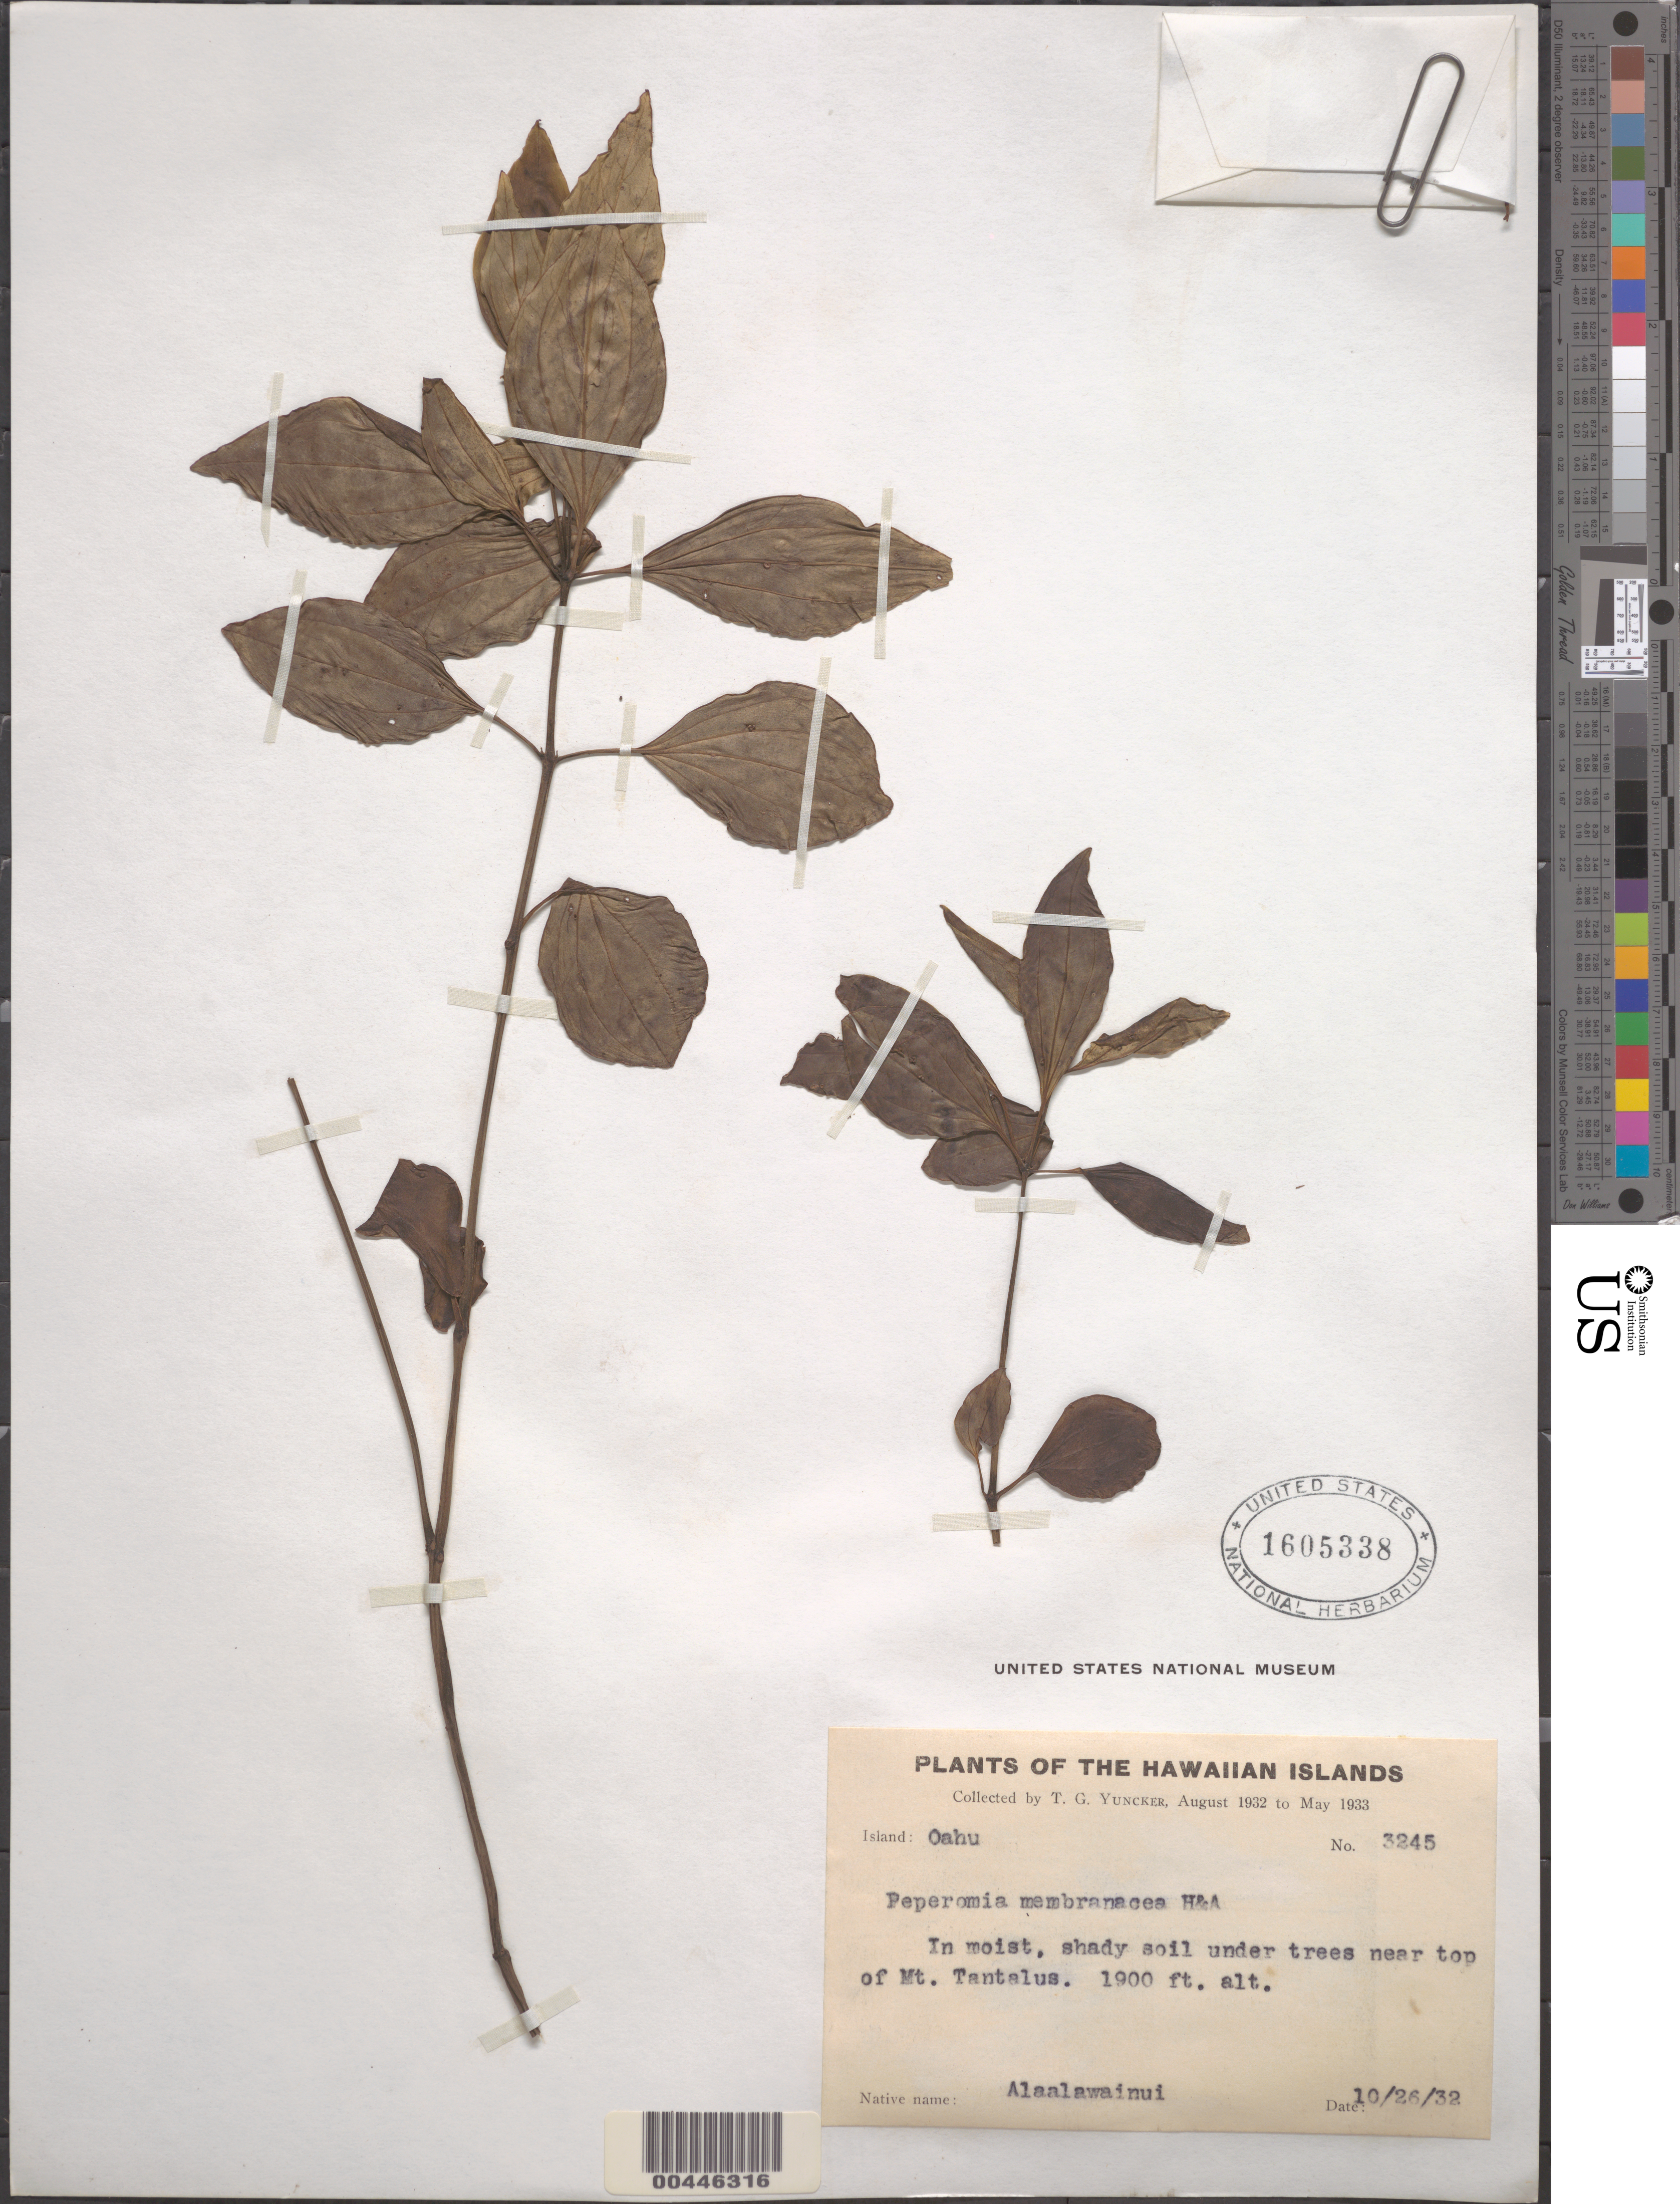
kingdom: Plantae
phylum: Tracheophyta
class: Magnoliopsida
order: Piperales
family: Piperaceae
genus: Peperomia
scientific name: Peperomia membranacea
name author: Hook. & Arn.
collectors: T. G. Yuncker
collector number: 3245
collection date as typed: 26 Oct 1932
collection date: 1932-10-26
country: United States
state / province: Hawaii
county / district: Honolulu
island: Oahu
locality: Near top of Mt Tantalus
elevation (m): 579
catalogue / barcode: US 1605338